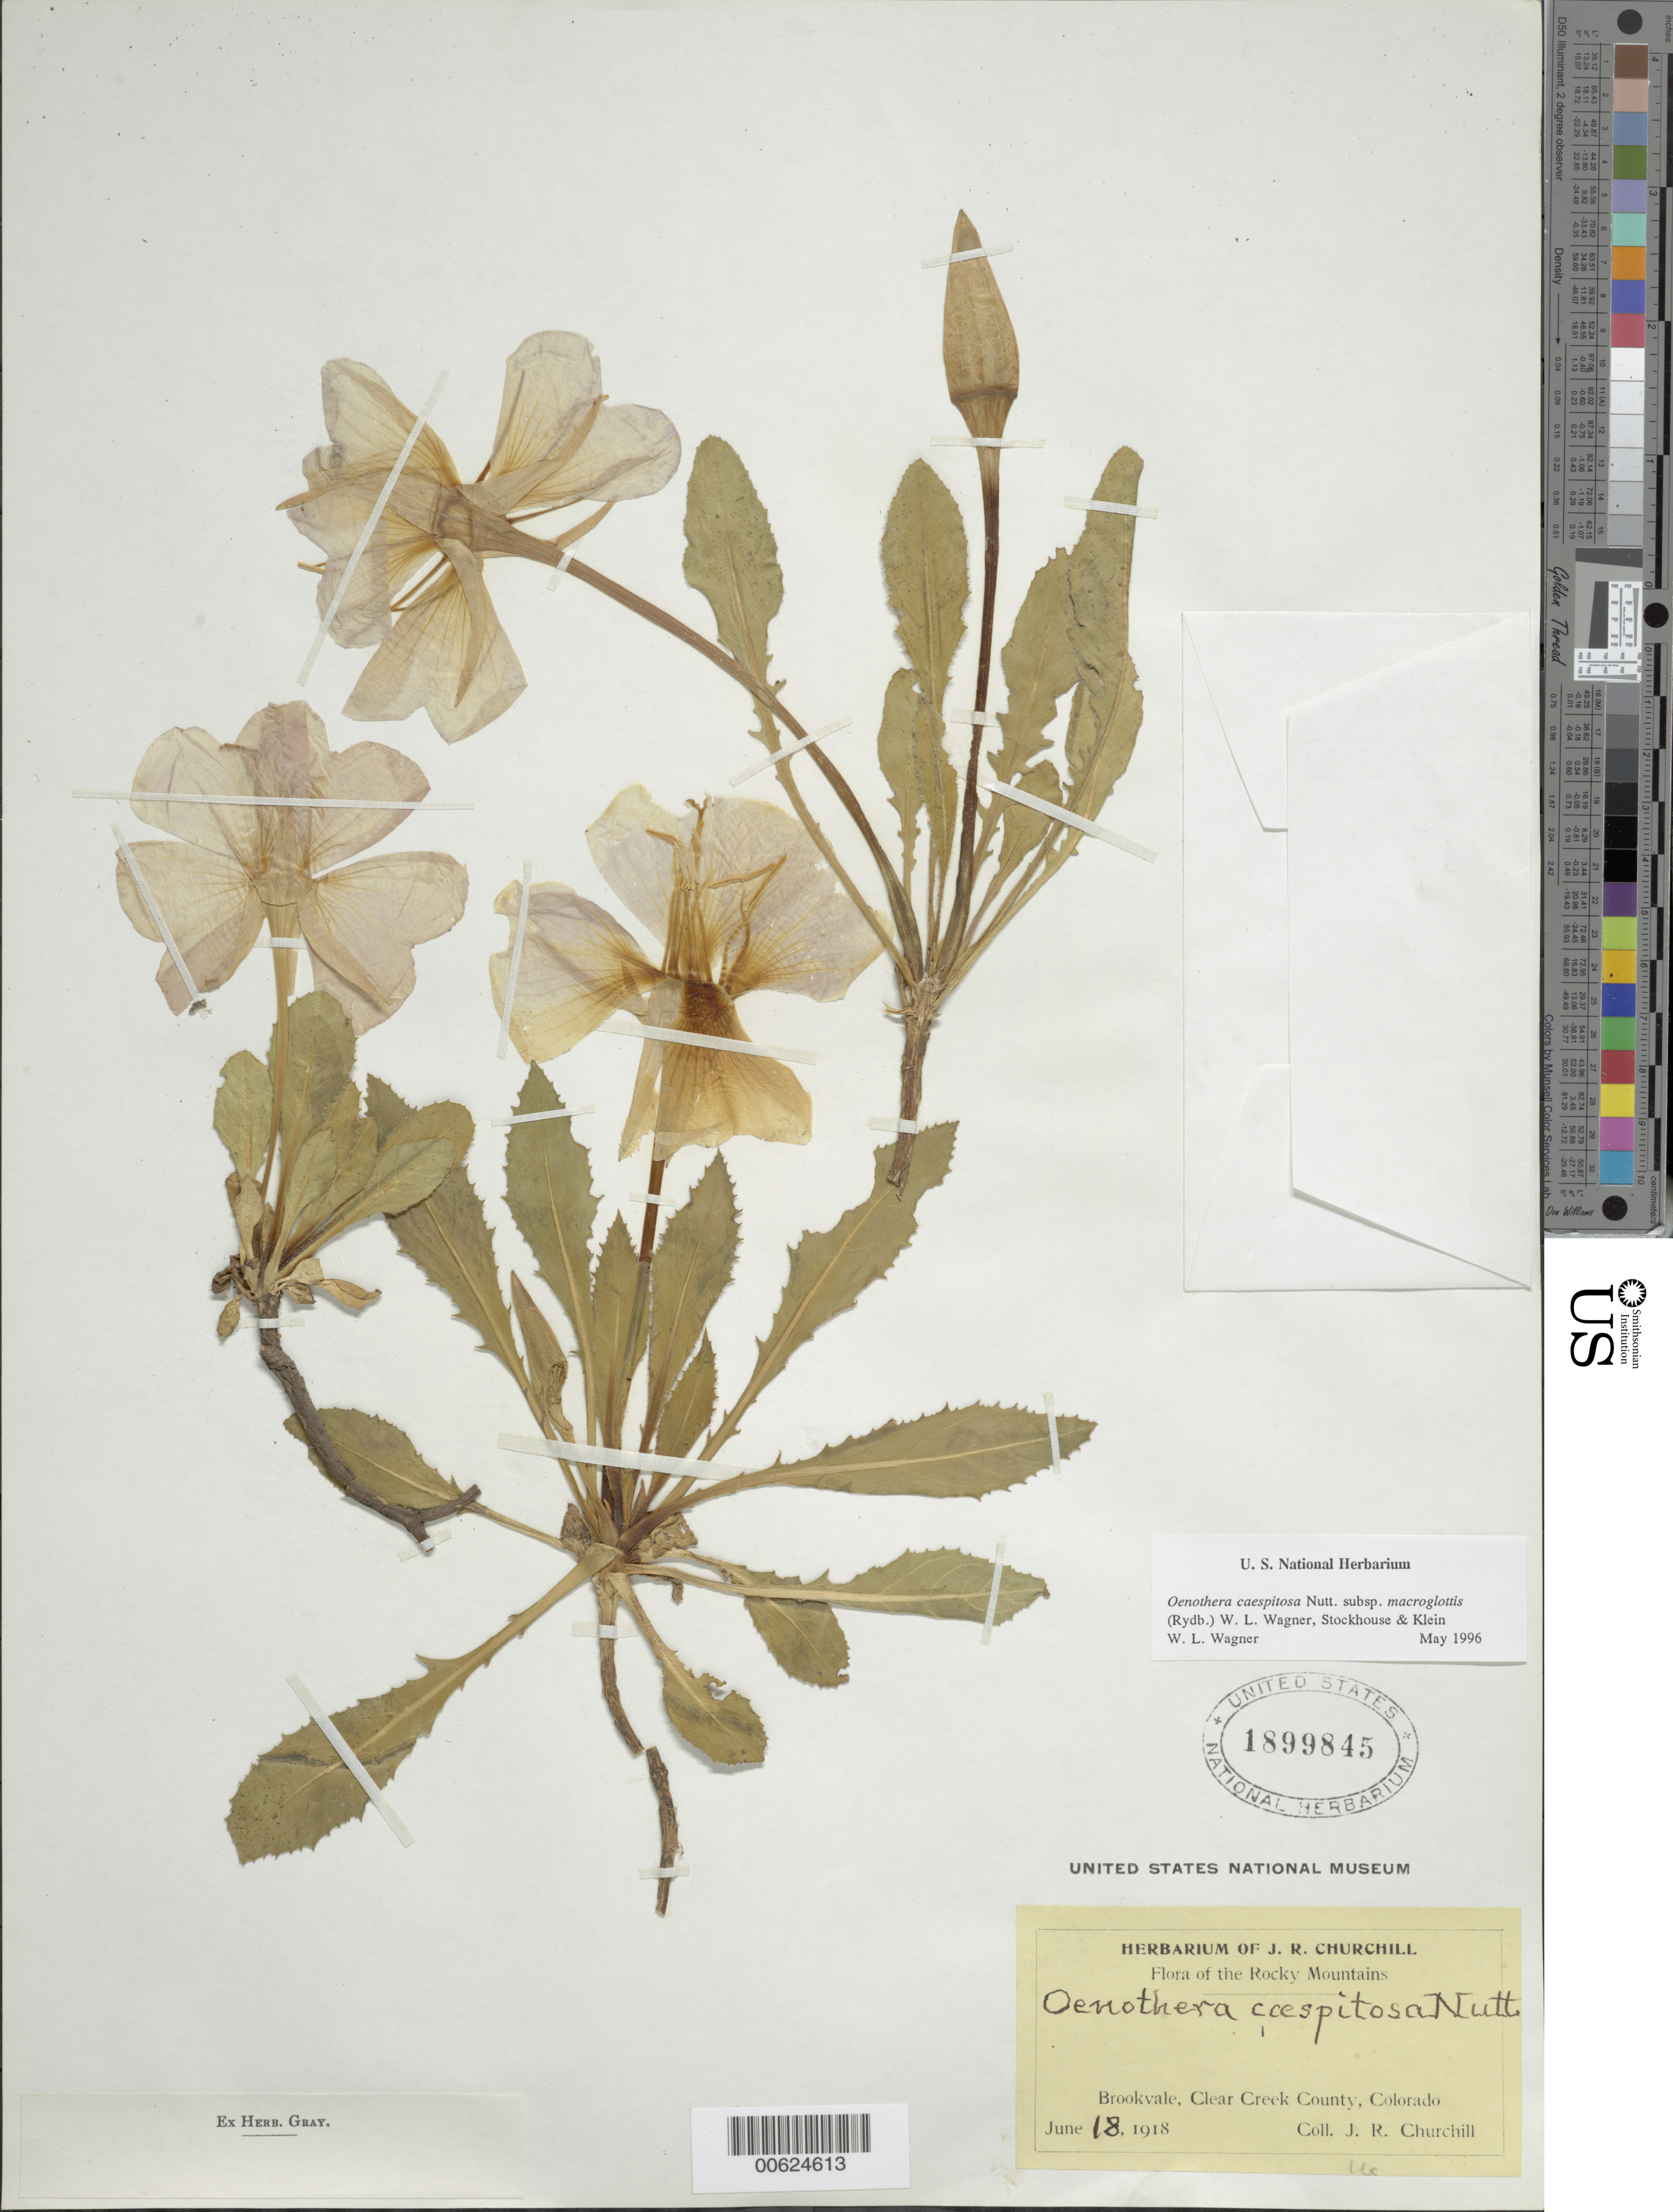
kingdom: Plantae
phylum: Tracheophyta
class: Magnoliopsida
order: Myrtales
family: Onagraceae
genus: Oenothera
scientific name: Oenothera cespitosa subsp. macroglottis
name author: (Rydb.) W.L. Wagner et al.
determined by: Wagner, W. L., (BOT), Smithsonian Institution - National Museum of Natural History (UNITED STATES)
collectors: J. R. Churchill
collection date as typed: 18 Jun 1918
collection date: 1918-06-18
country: United States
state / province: Colorado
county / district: Clear Creek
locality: Brookvale, Rocky Mountain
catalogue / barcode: US 1899845